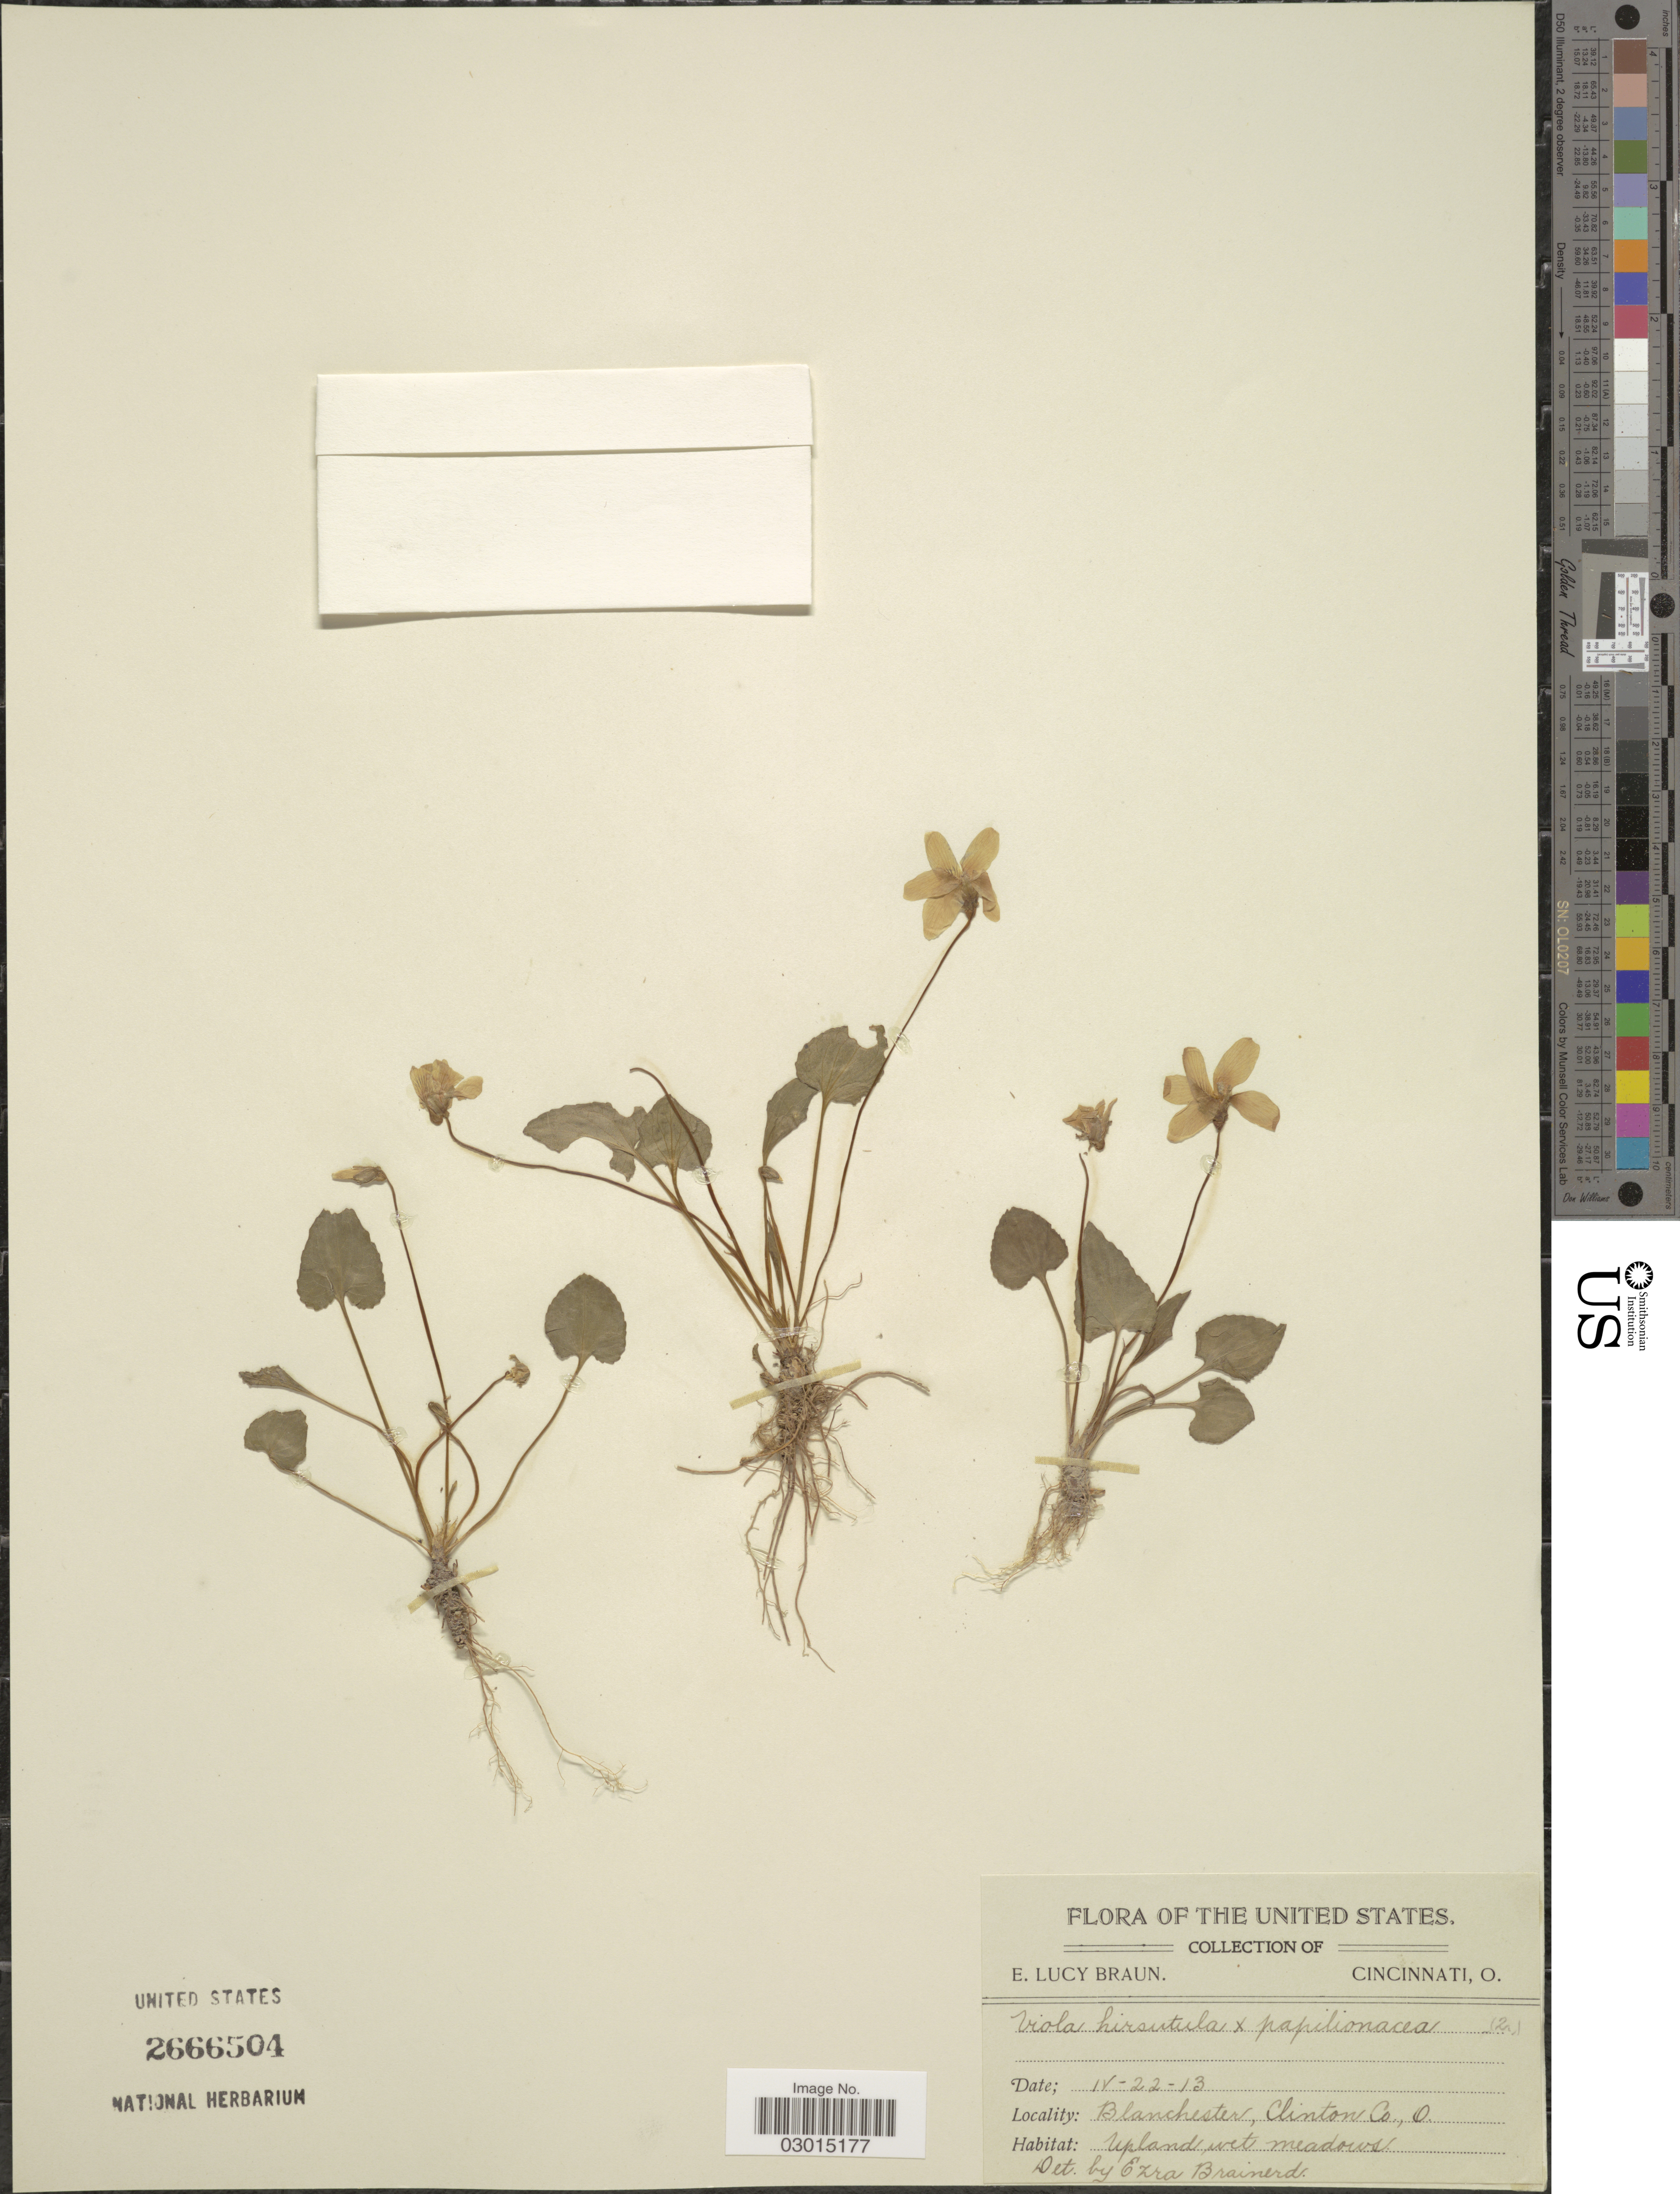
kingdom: Plantae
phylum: Tracheophyta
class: Magnoliopsida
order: Malpighiales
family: Violaceae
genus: Viola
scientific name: Viola hirsutula x V. papilionacea Pursh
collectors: E. L. Braun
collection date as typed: Transcribed d/m/y: 22/4/13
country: United States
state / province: Ohio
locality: Blanchester, Clinton Co., O.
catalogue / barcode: US 2666504